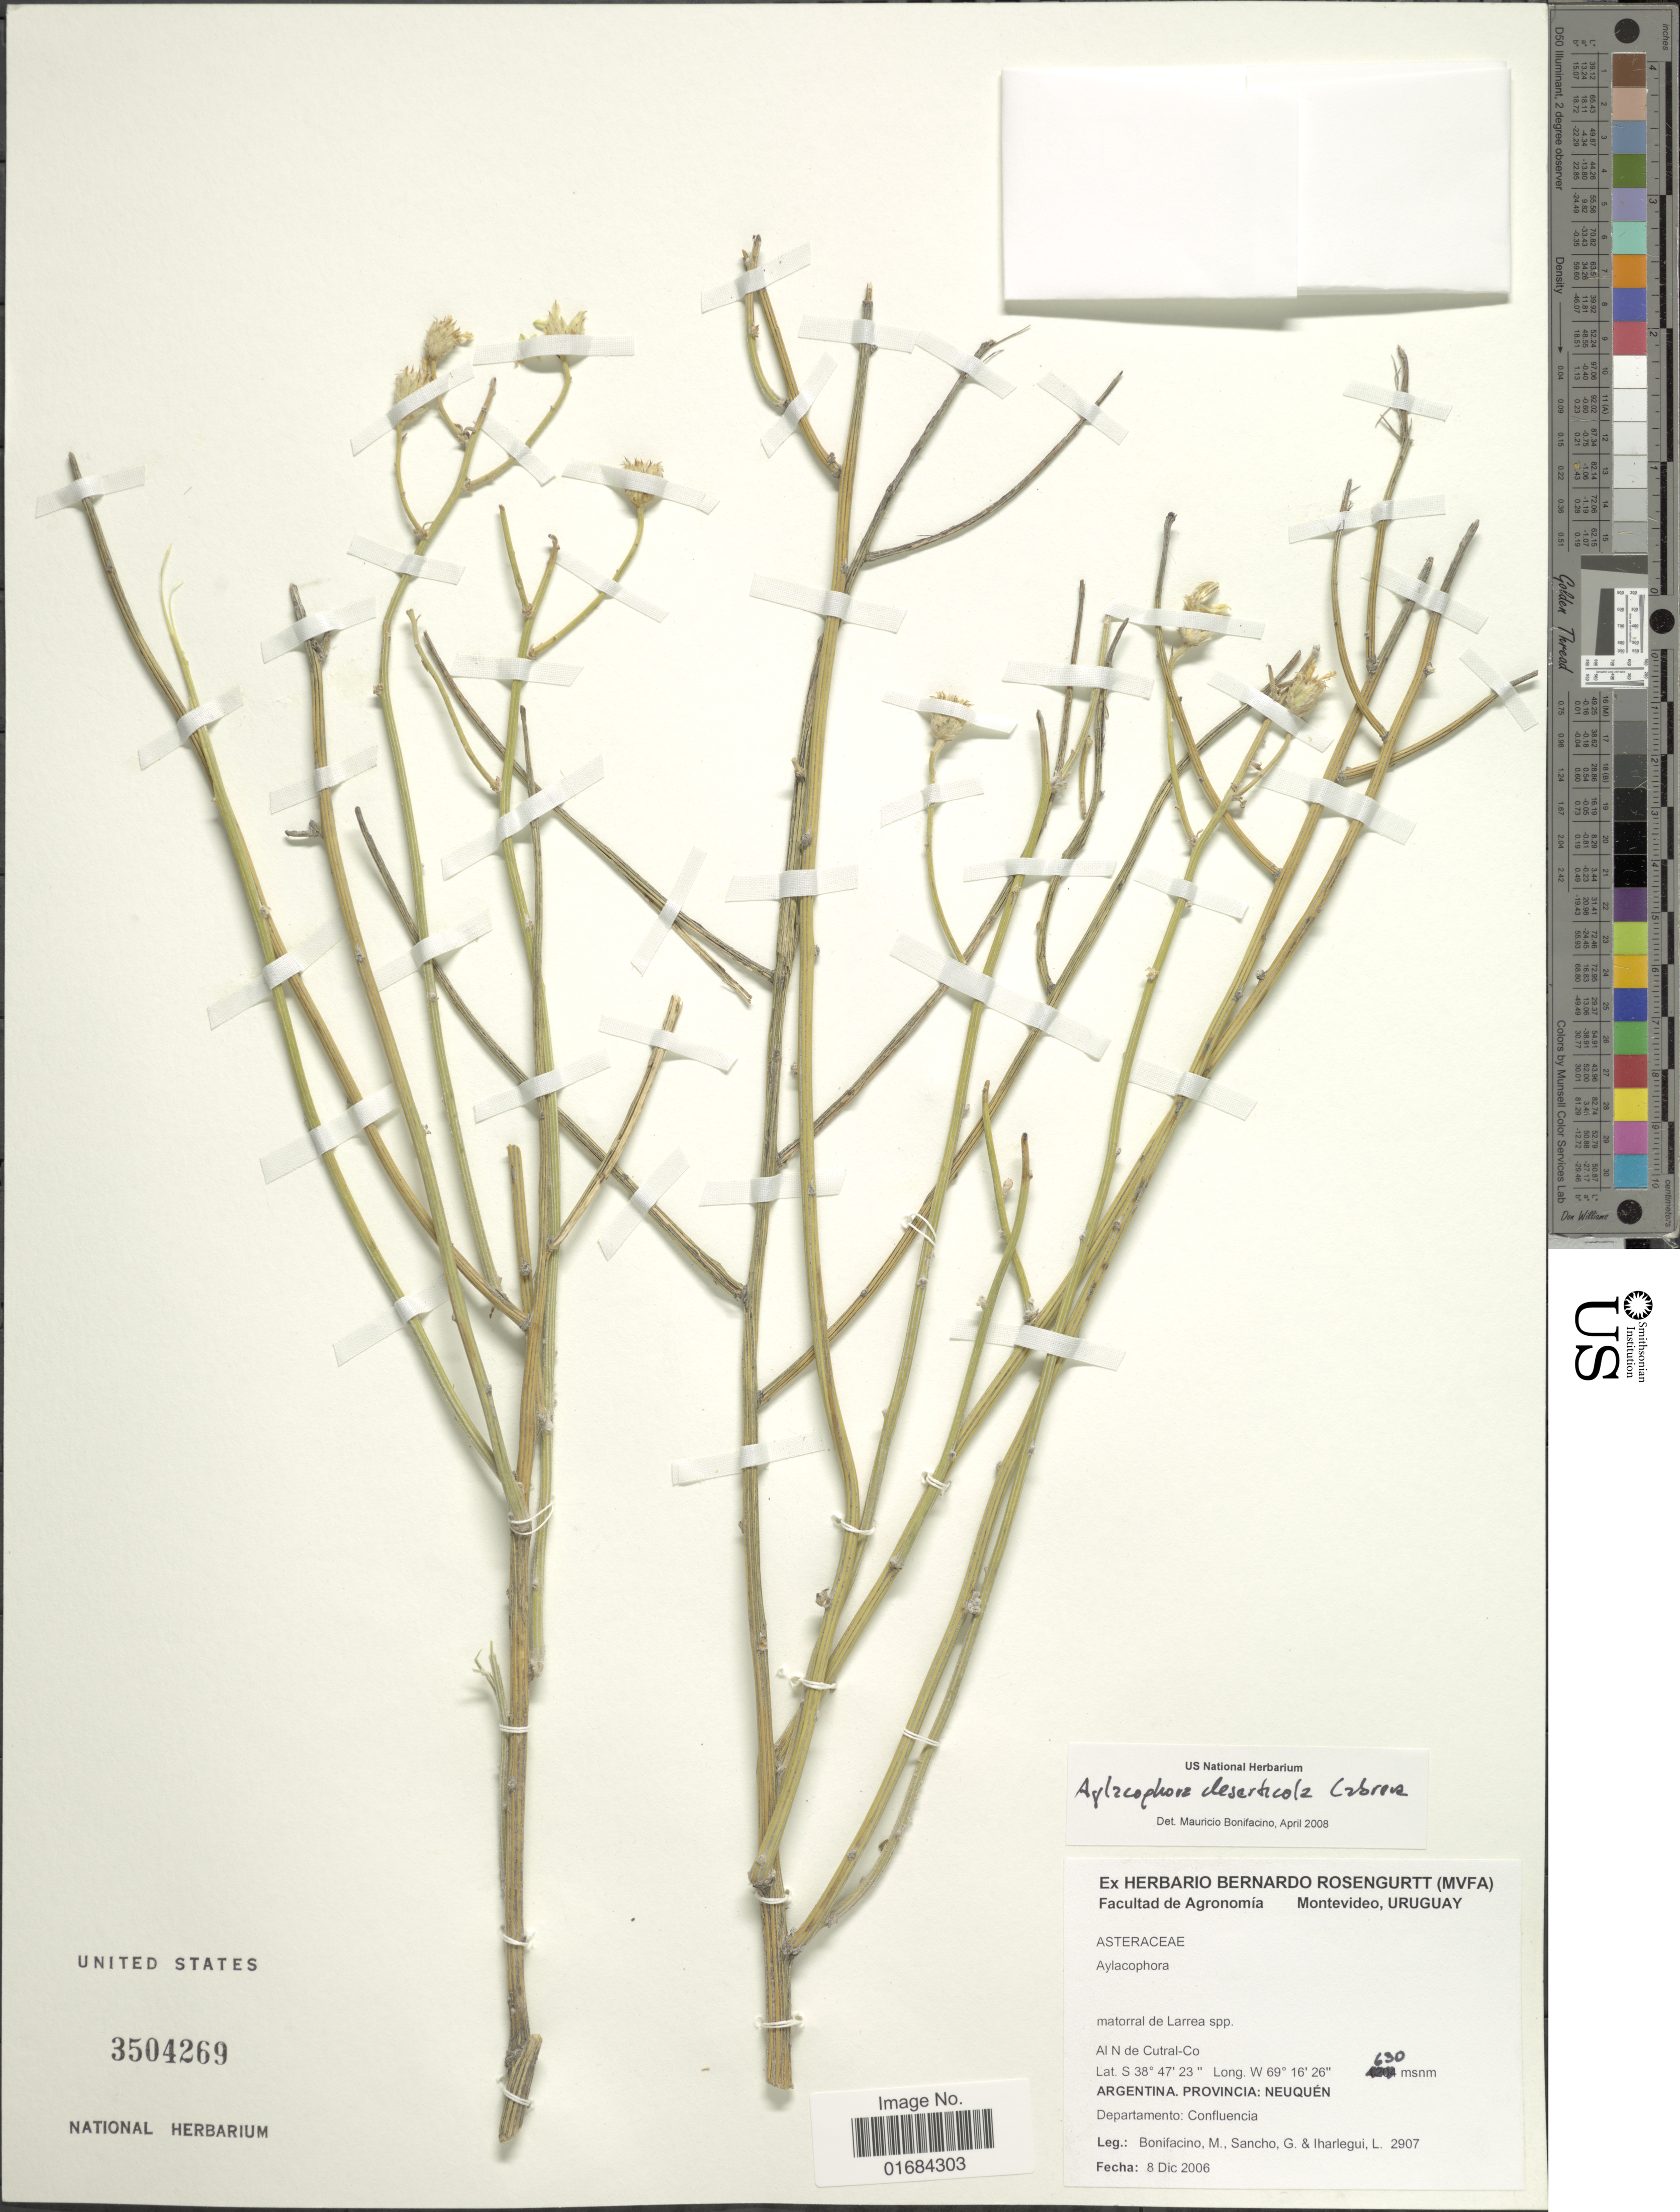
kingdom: Plantae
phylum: Tracheophyta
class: Magnoliopsida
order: Asterales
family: Asteraceae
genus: Aylacophora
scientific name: Aylacophora deserticola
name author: Cabrera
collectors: M. Bonifacino, G. Sancho & L. Iharlegui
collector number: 2907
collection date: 2006-12-08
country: Argentina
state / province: Neuquen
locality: Al N de Cutral - Co. Departemento: Confluencia.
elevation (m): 630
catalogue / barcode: US 3504269